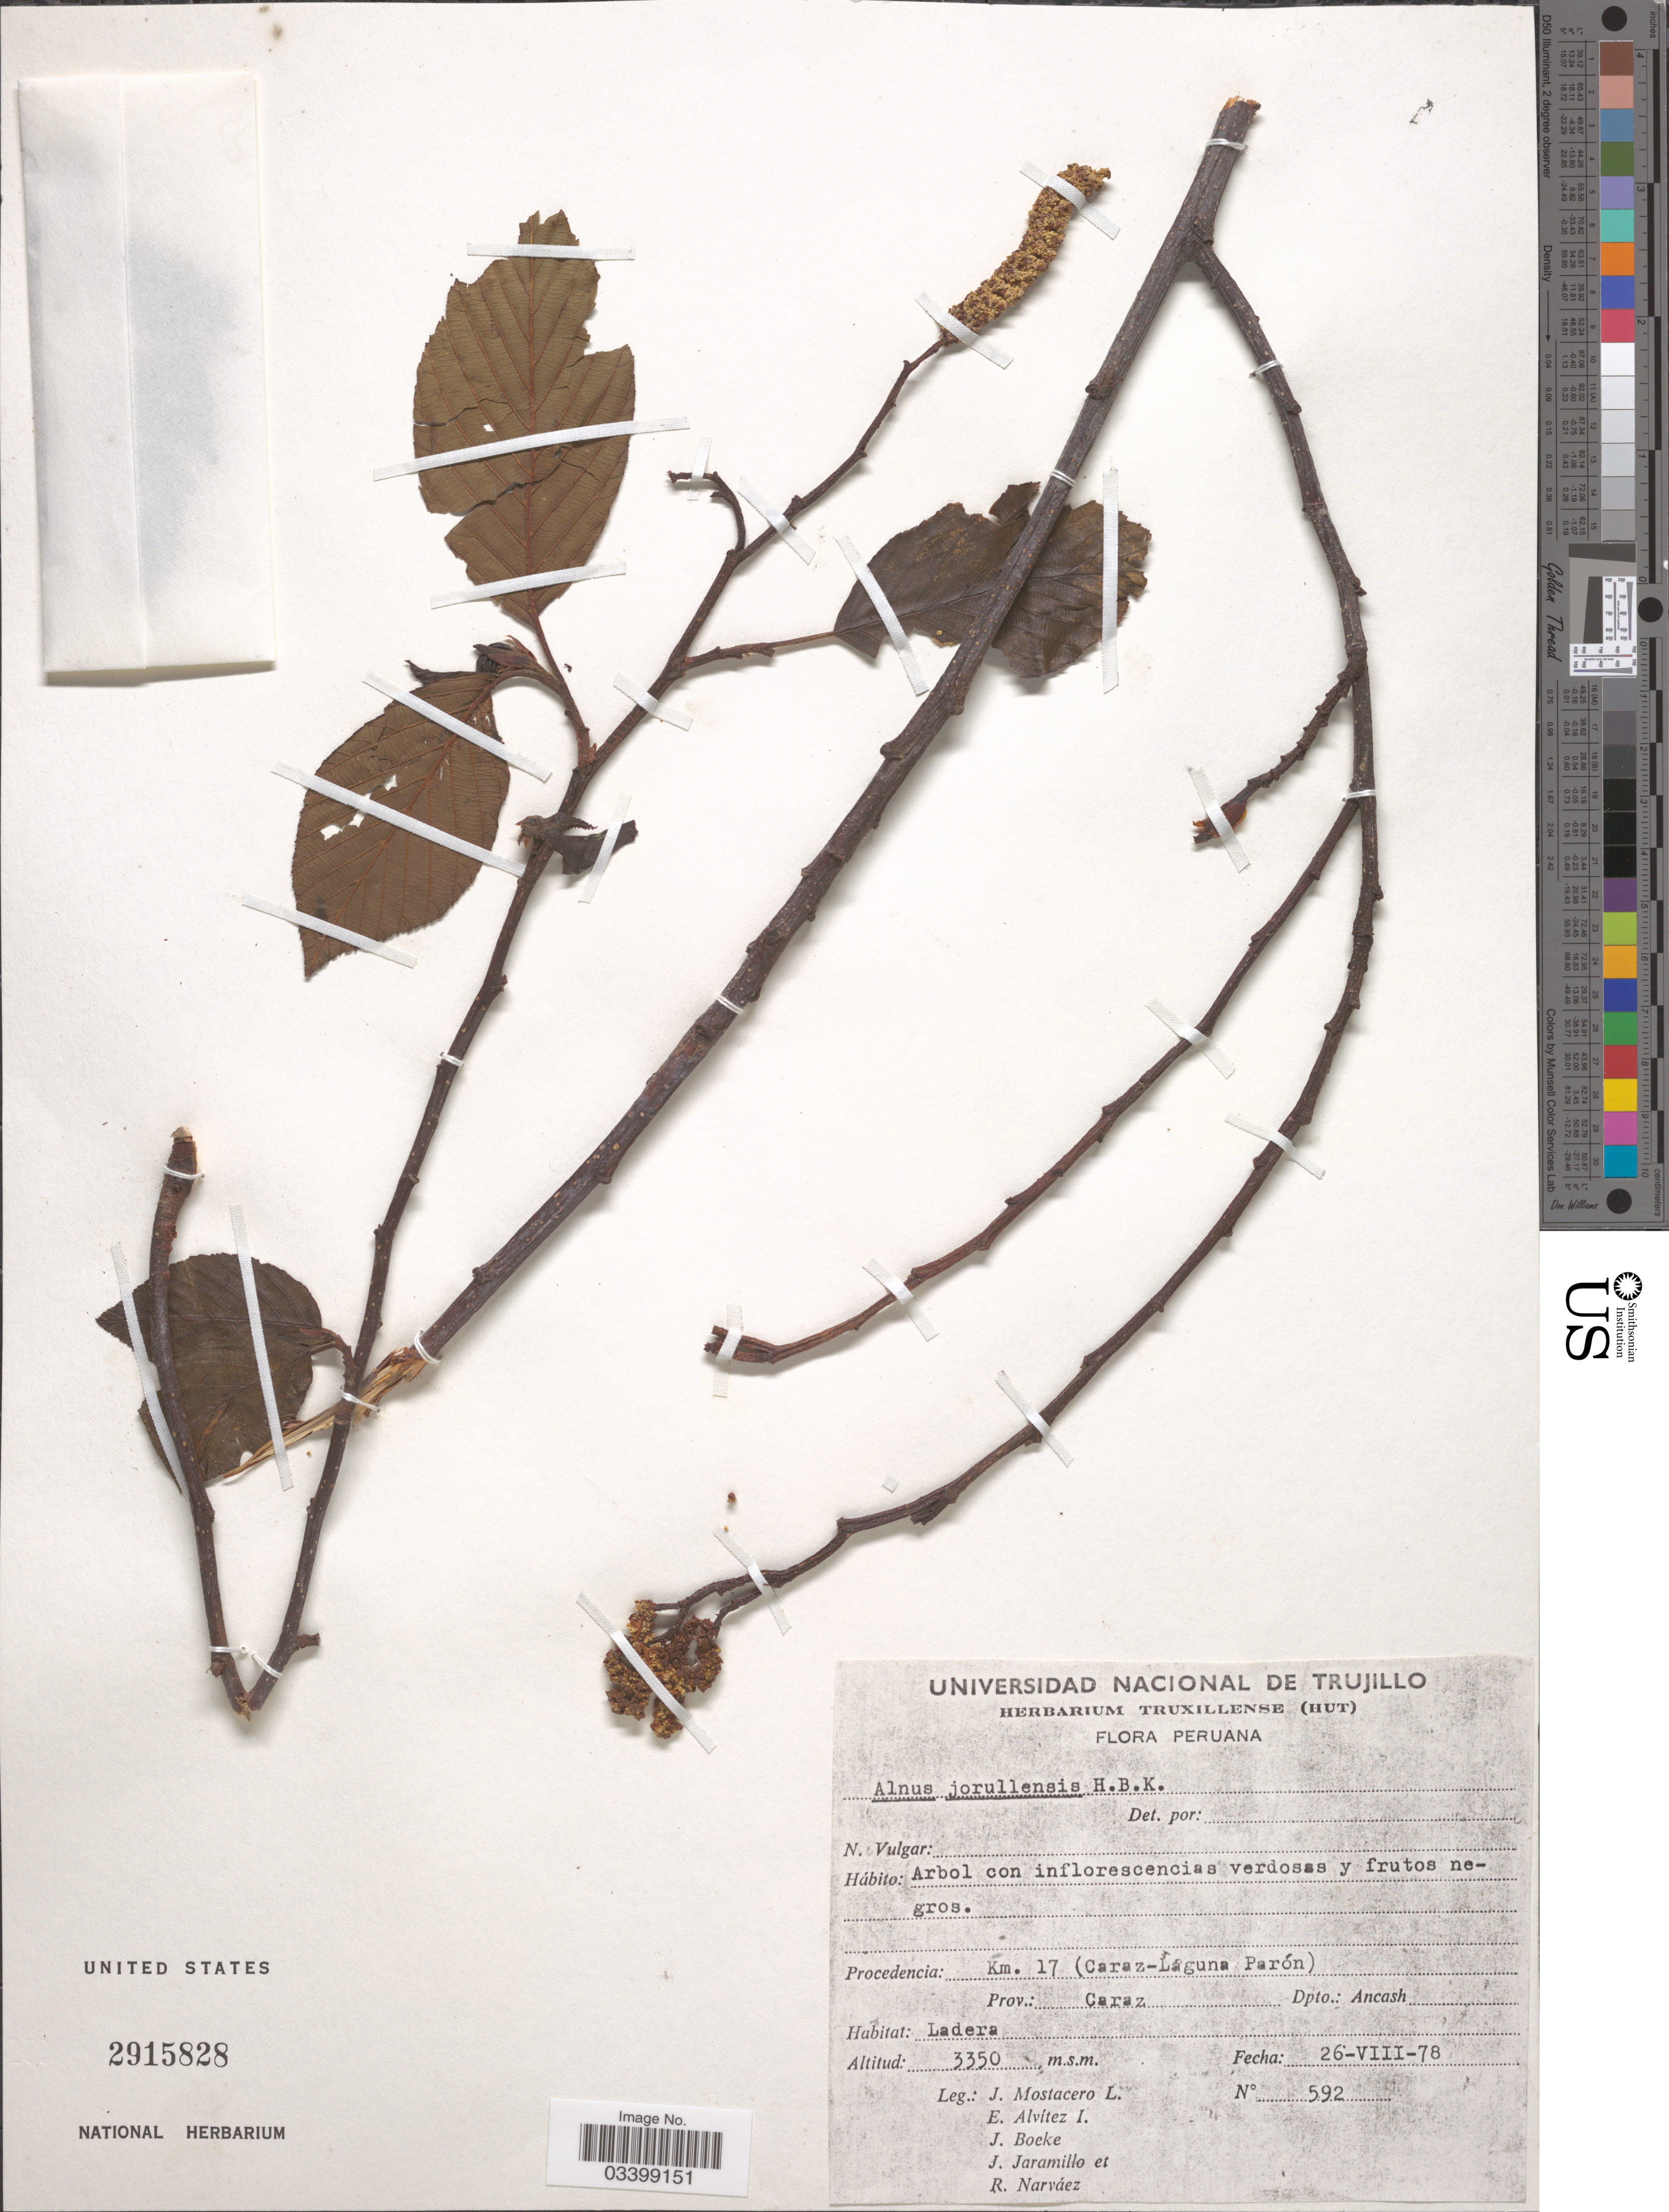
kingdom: Plantae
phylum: Tracheophyta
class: Magnoliopsida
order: Fagales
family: Betulaceae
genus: Alnus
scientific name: Alnus acuminata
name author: Kunth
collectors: J. Mostacero L., E. Alvitez I., J. Boeke, J. Jaramillo & R. Narváez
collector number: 592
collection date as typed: Transcribed d/m/y: 26/8/78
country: Peru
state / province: Ancash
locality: Km. 17 (Caraz-Laguna Parón) Prov. Caraz. Dpto.: Ancash.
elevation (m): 3350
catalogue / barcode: US 2915828